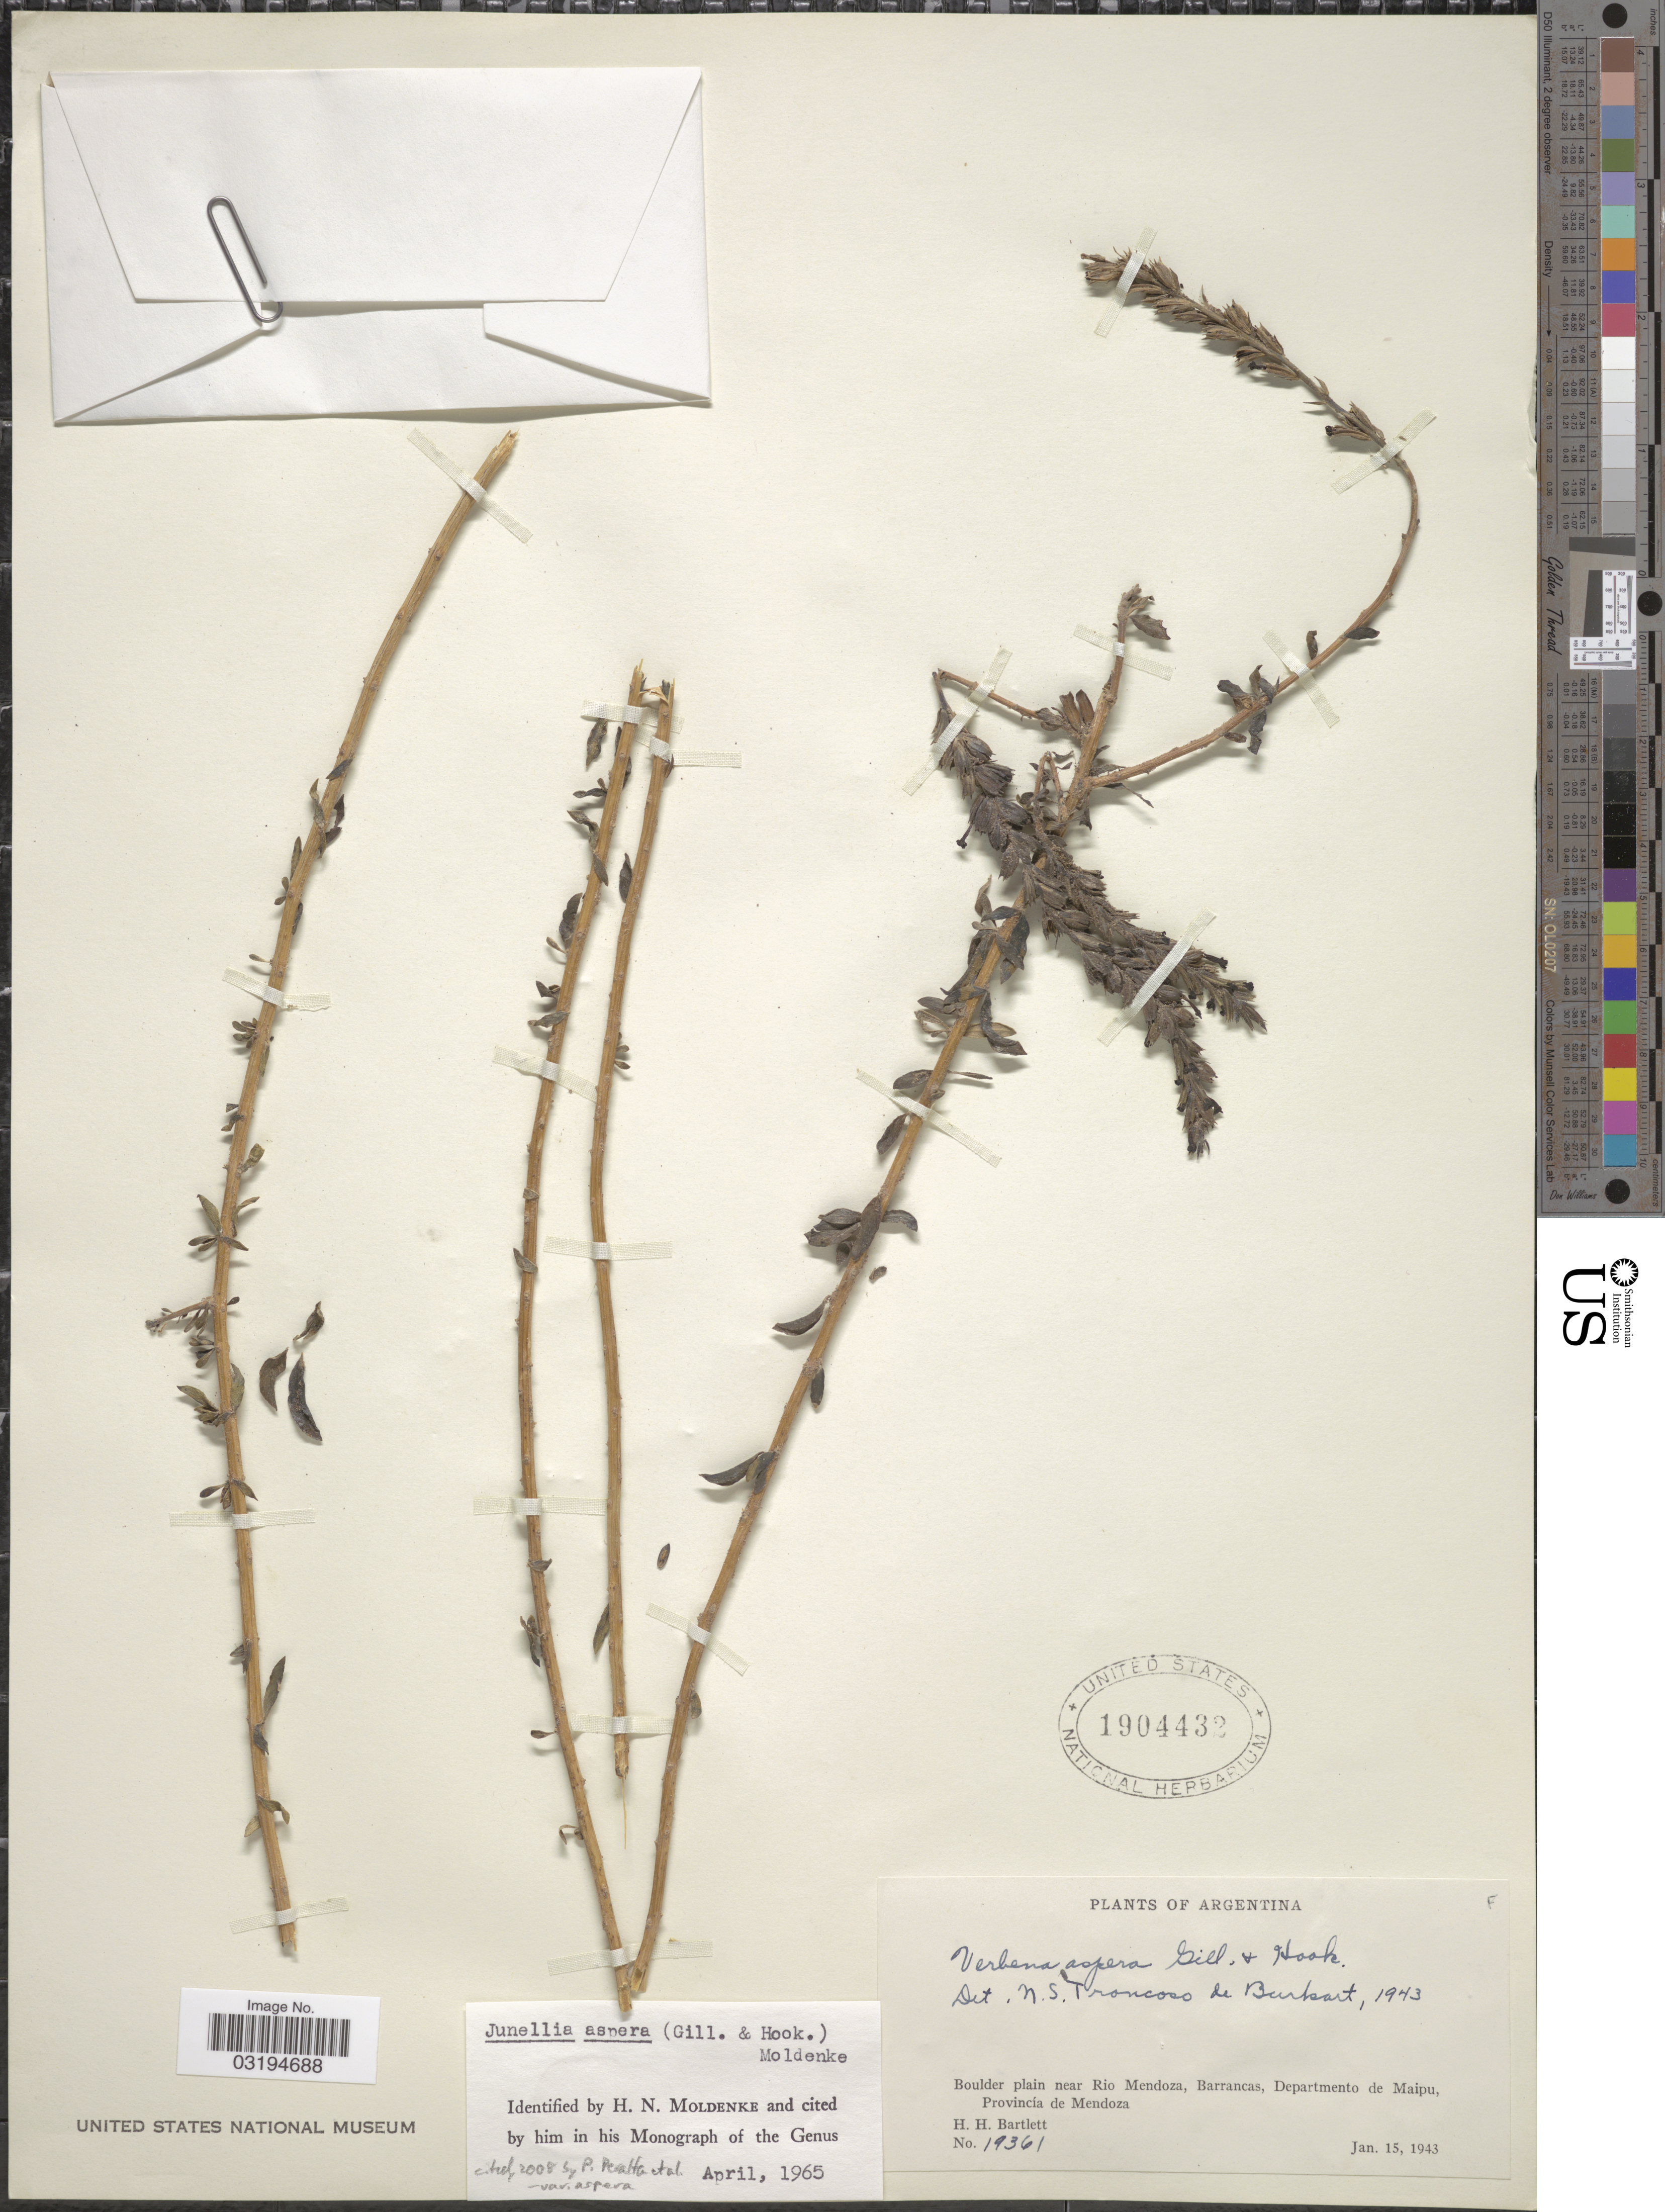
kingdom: Plantae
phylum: Tracheophyta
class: Magnoliopsida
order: Lamiales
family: Verbenaceae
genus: Junellia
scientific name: Junellia aspera var. aspera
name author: (Gillies & Hook.) Moldenke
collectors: H. H. Bartlett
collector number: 19361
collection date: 1943-01-15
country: Argentina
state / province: Mendoza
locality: Boulder plain near Rio Mendoza, Barrancas, Departmento de Maipu.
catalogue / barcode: US 1904432